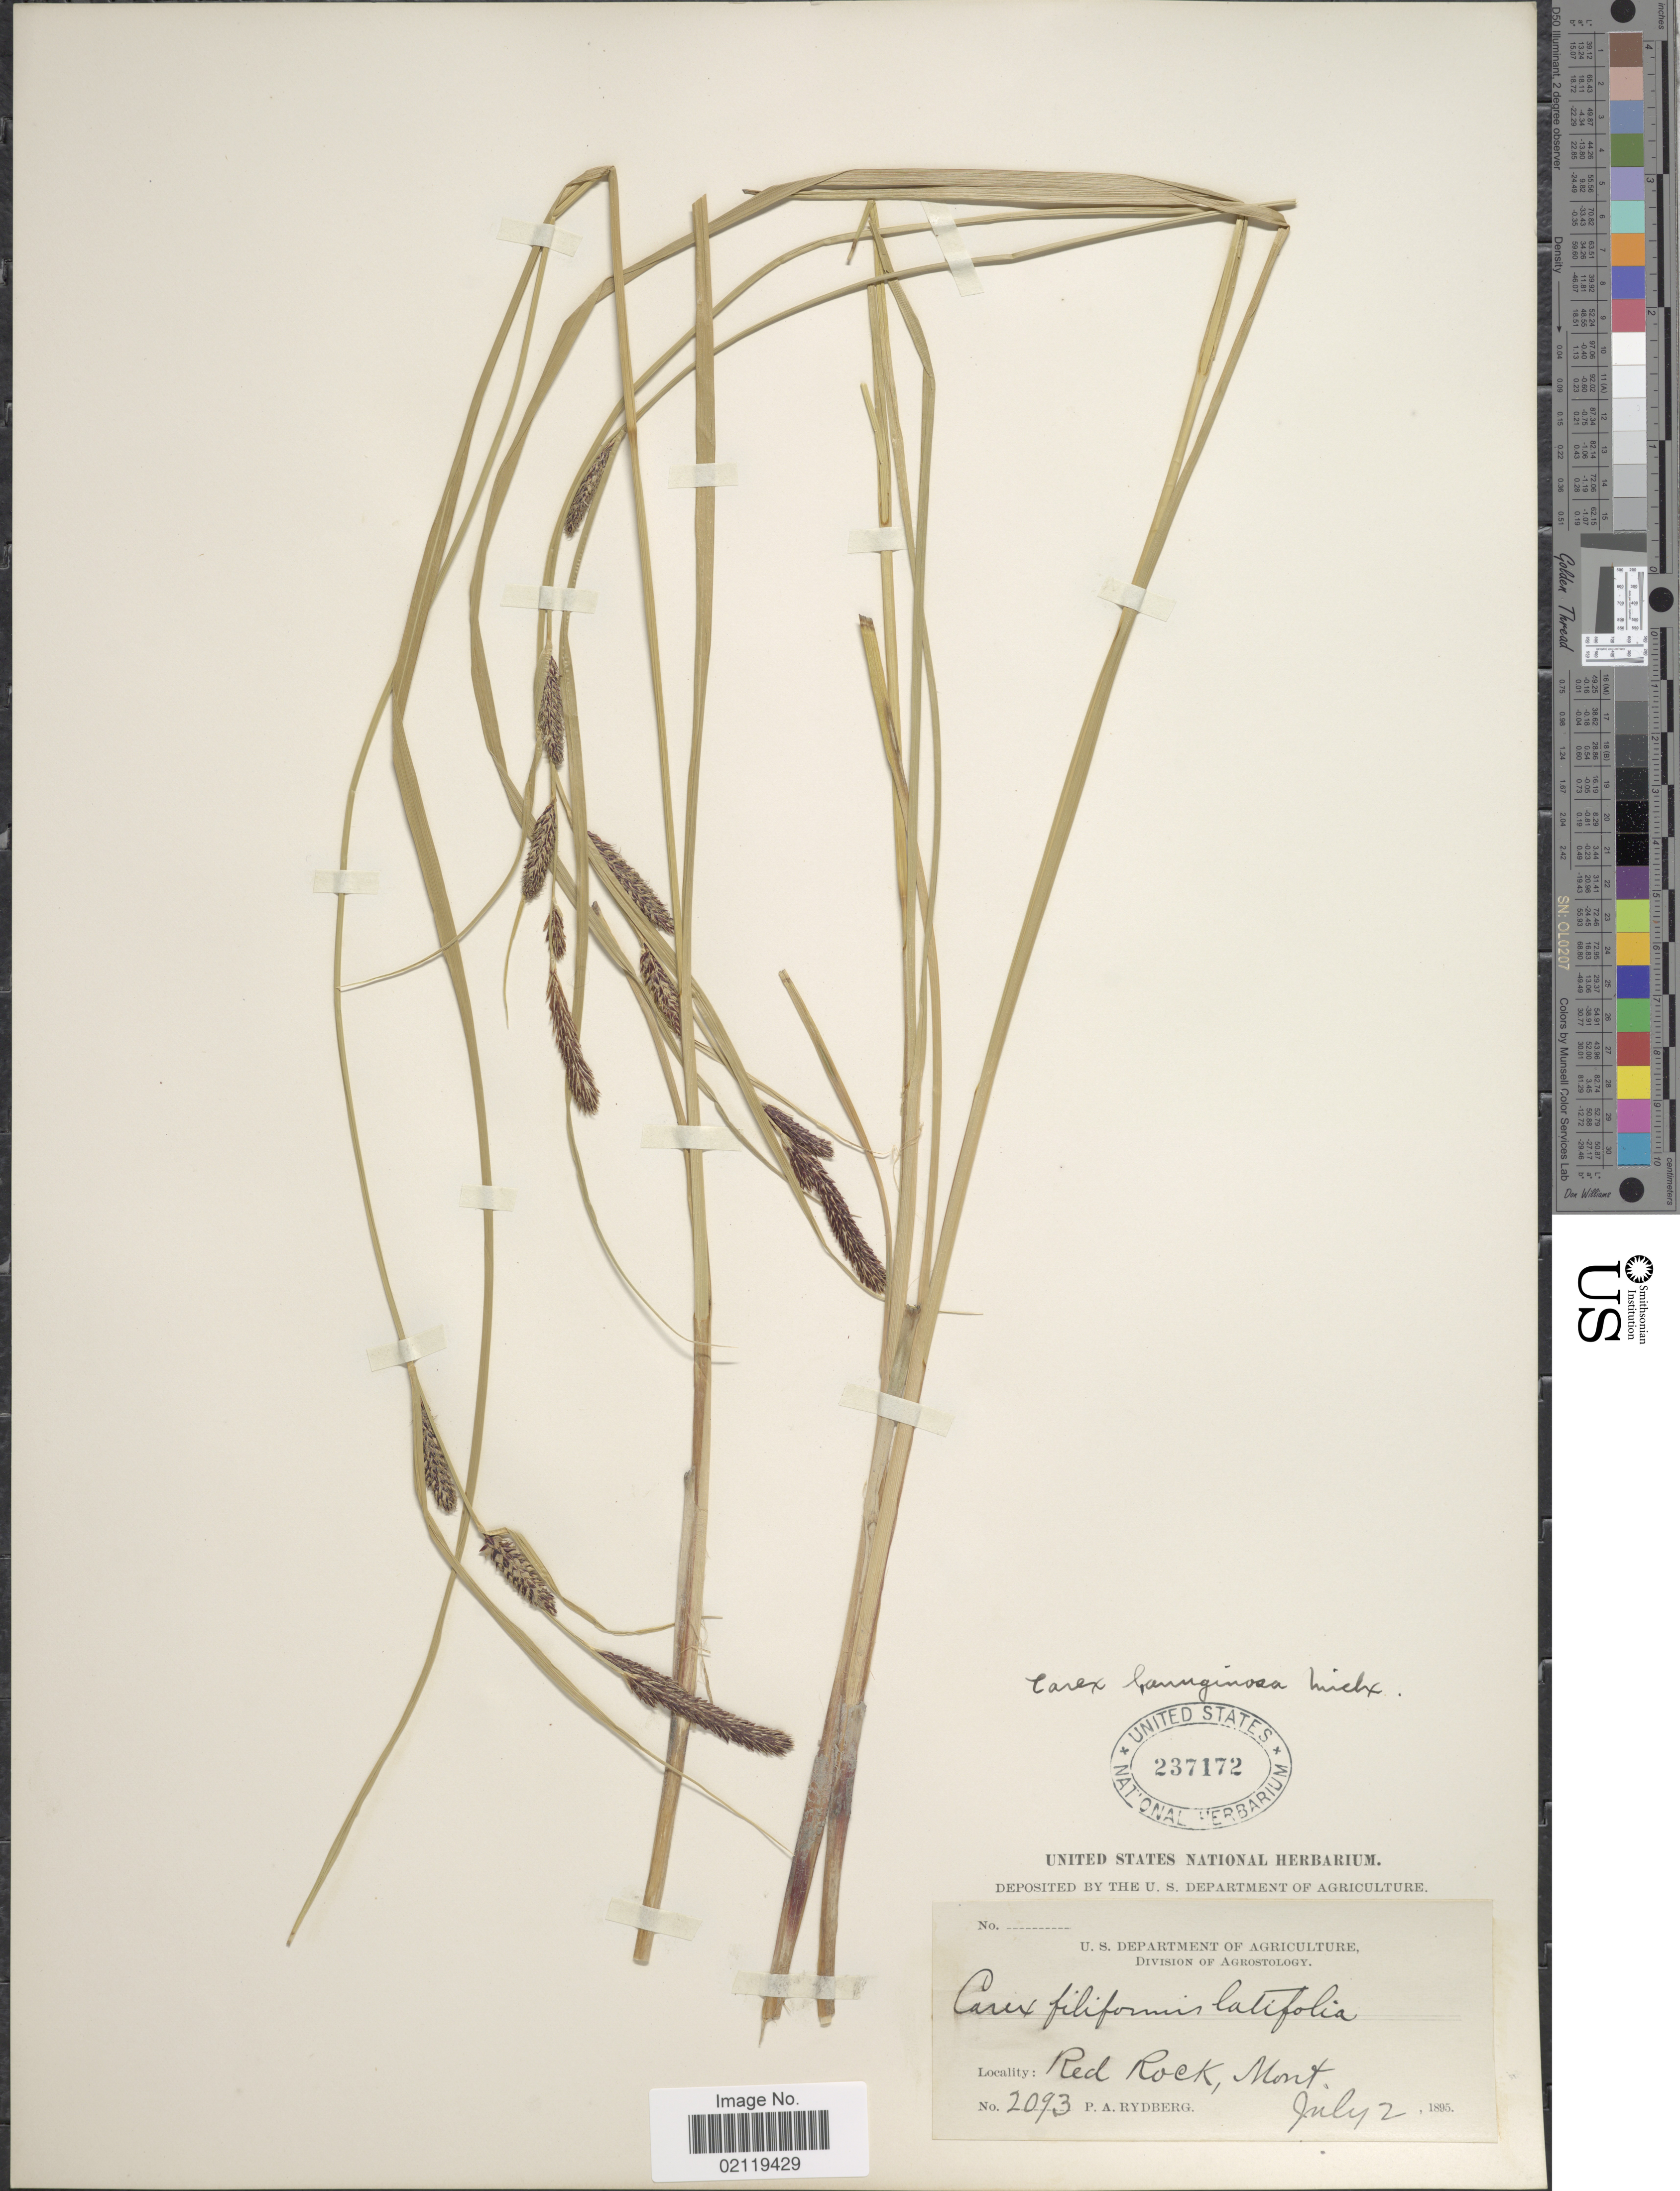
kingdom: Plantae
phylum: Tracheophyta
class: Liliopsida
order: Poales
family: Cyperaceae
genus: Carex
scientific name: Carex pellita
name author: Muhl. ex Willd.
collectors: P. A. Rydberg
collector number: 2093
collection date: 1895-07-02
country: United States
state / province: Montana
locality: Red Rock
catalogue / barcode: US 237172